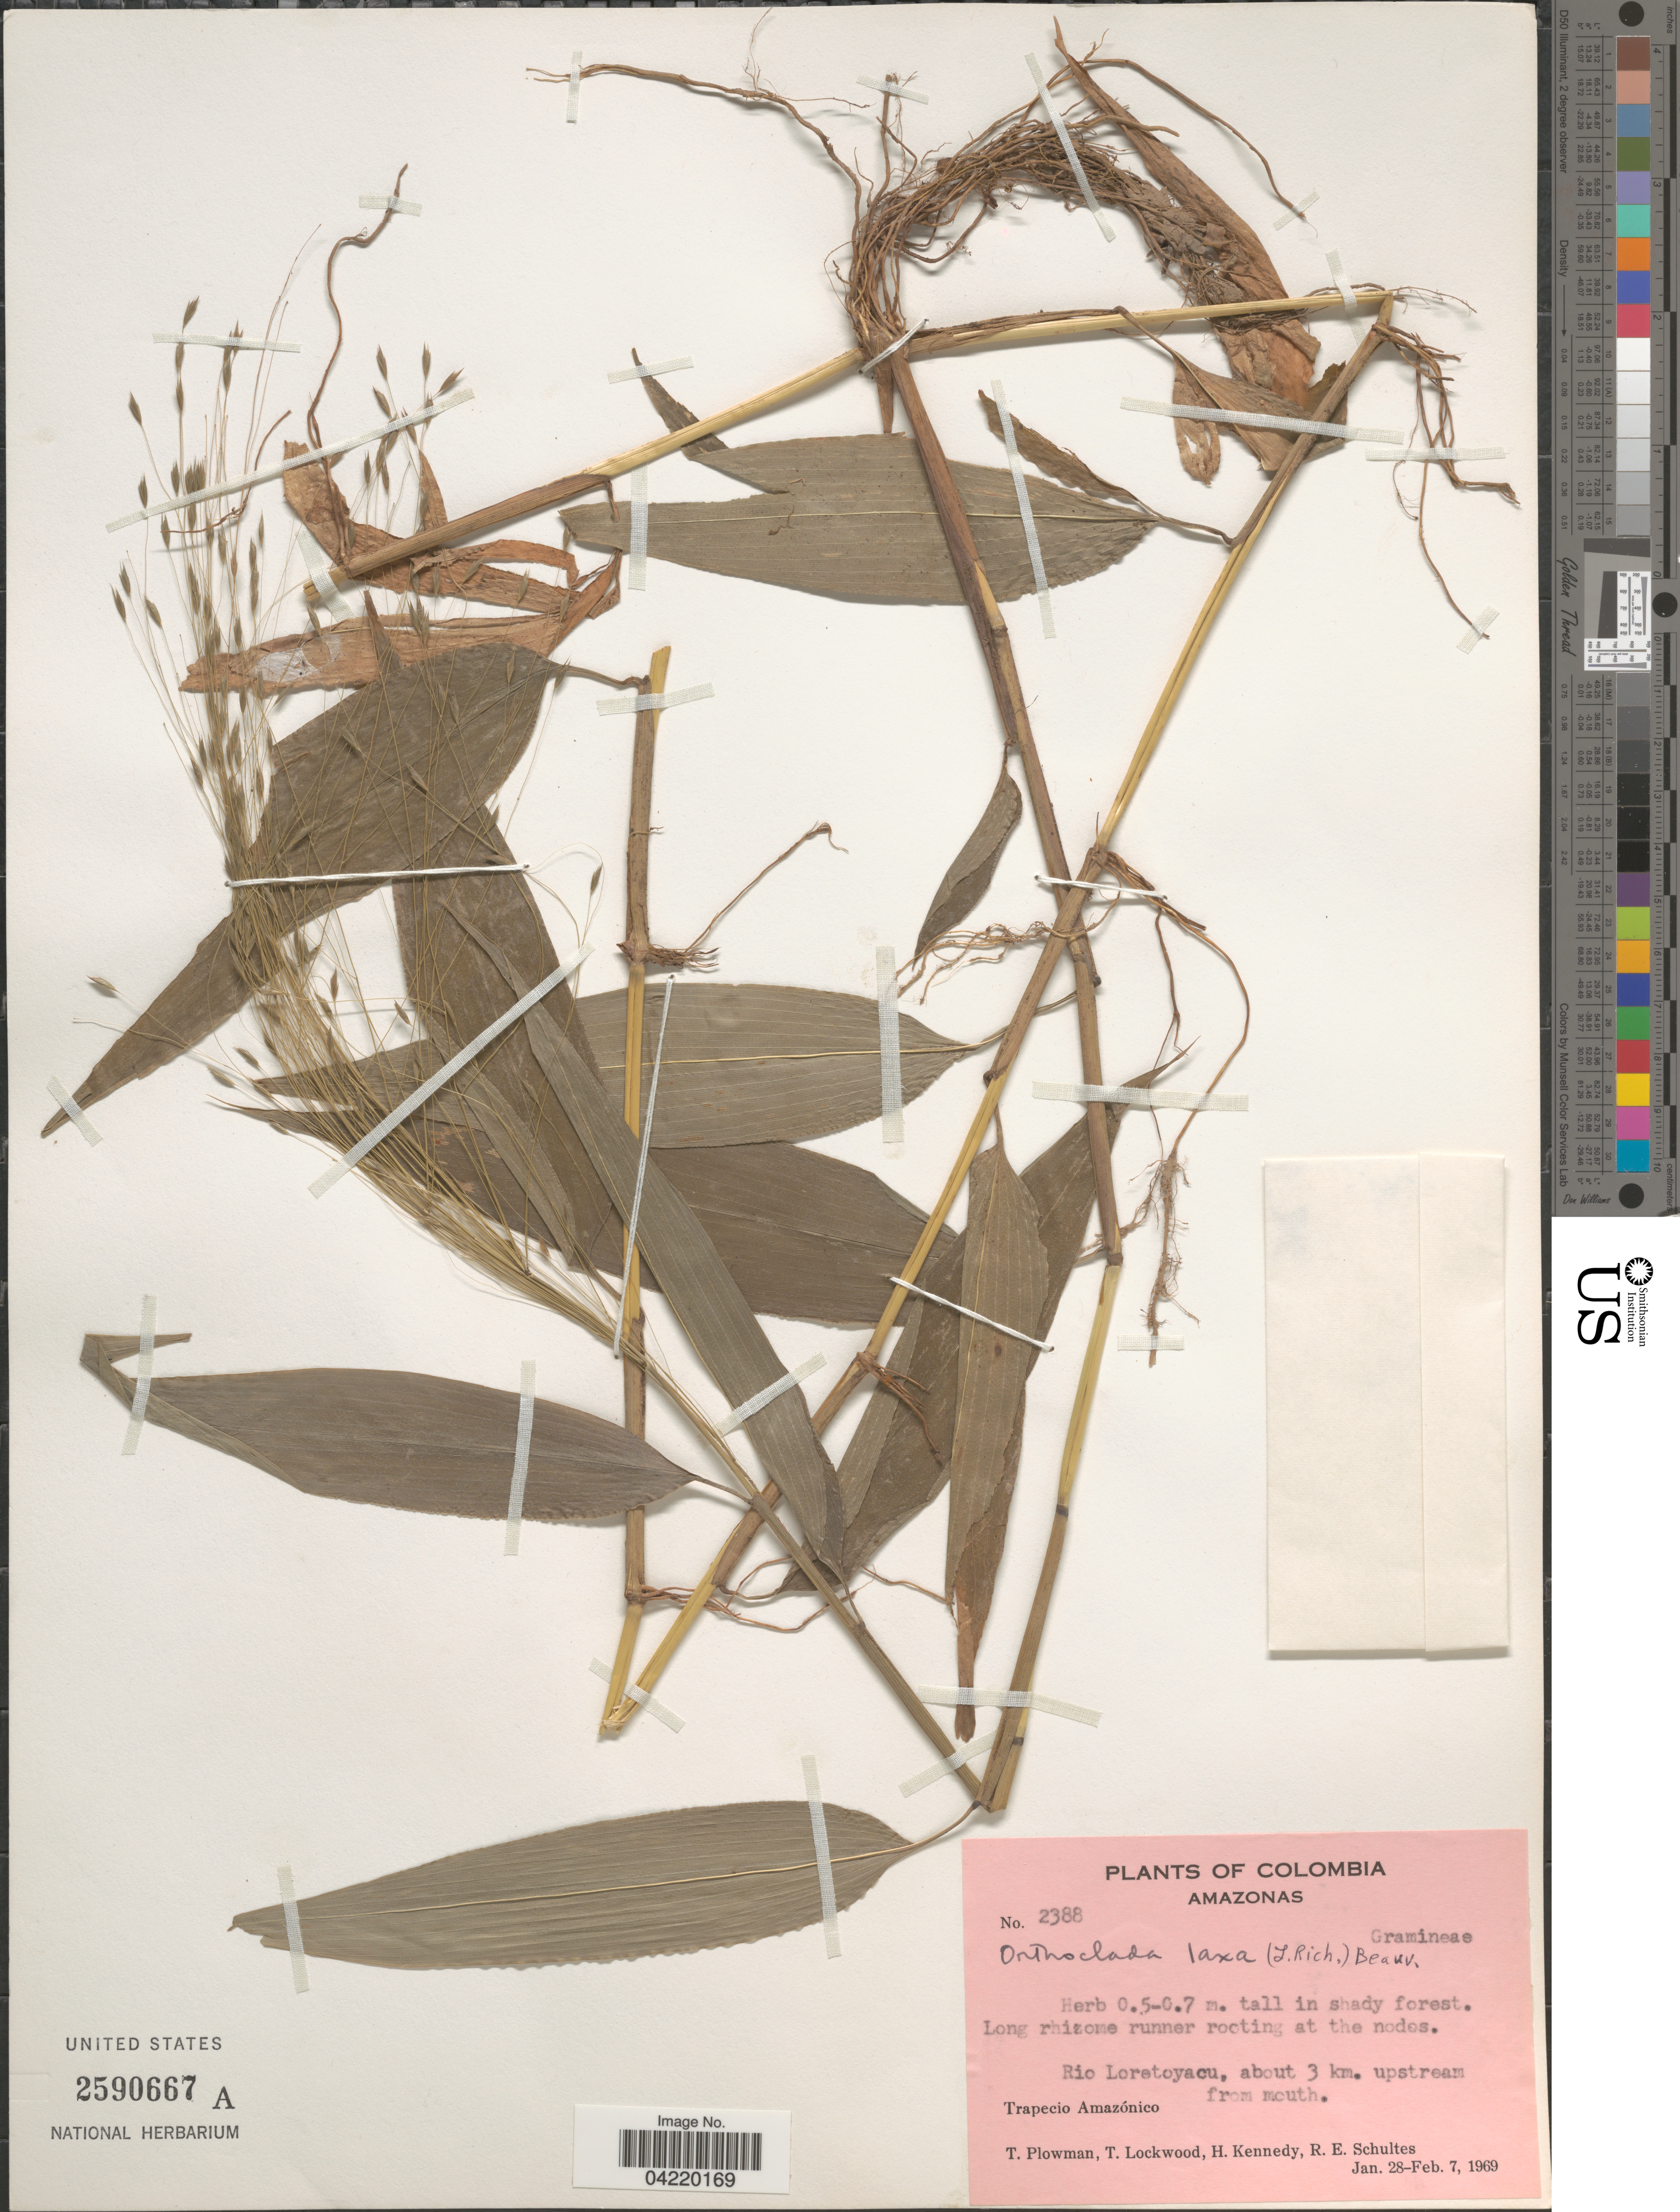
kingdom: Plantae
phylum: Tracheophyta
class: Liliopsida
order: Poales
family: Poaceae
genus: Orthoclada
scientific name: Orthoclada laxa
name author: P. Beauv.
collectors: T. Plowman, T. Lockwood, H. Kennedy & R. E. Schultes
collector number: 2388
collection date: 1969-01-28/1969-02-07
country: Colombia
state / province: Amazônas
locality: In shady forest. Rio Loretoyacu, about 3 km. upstream from mouth. Trapecio Amazónico.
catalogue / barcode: US 2590667A